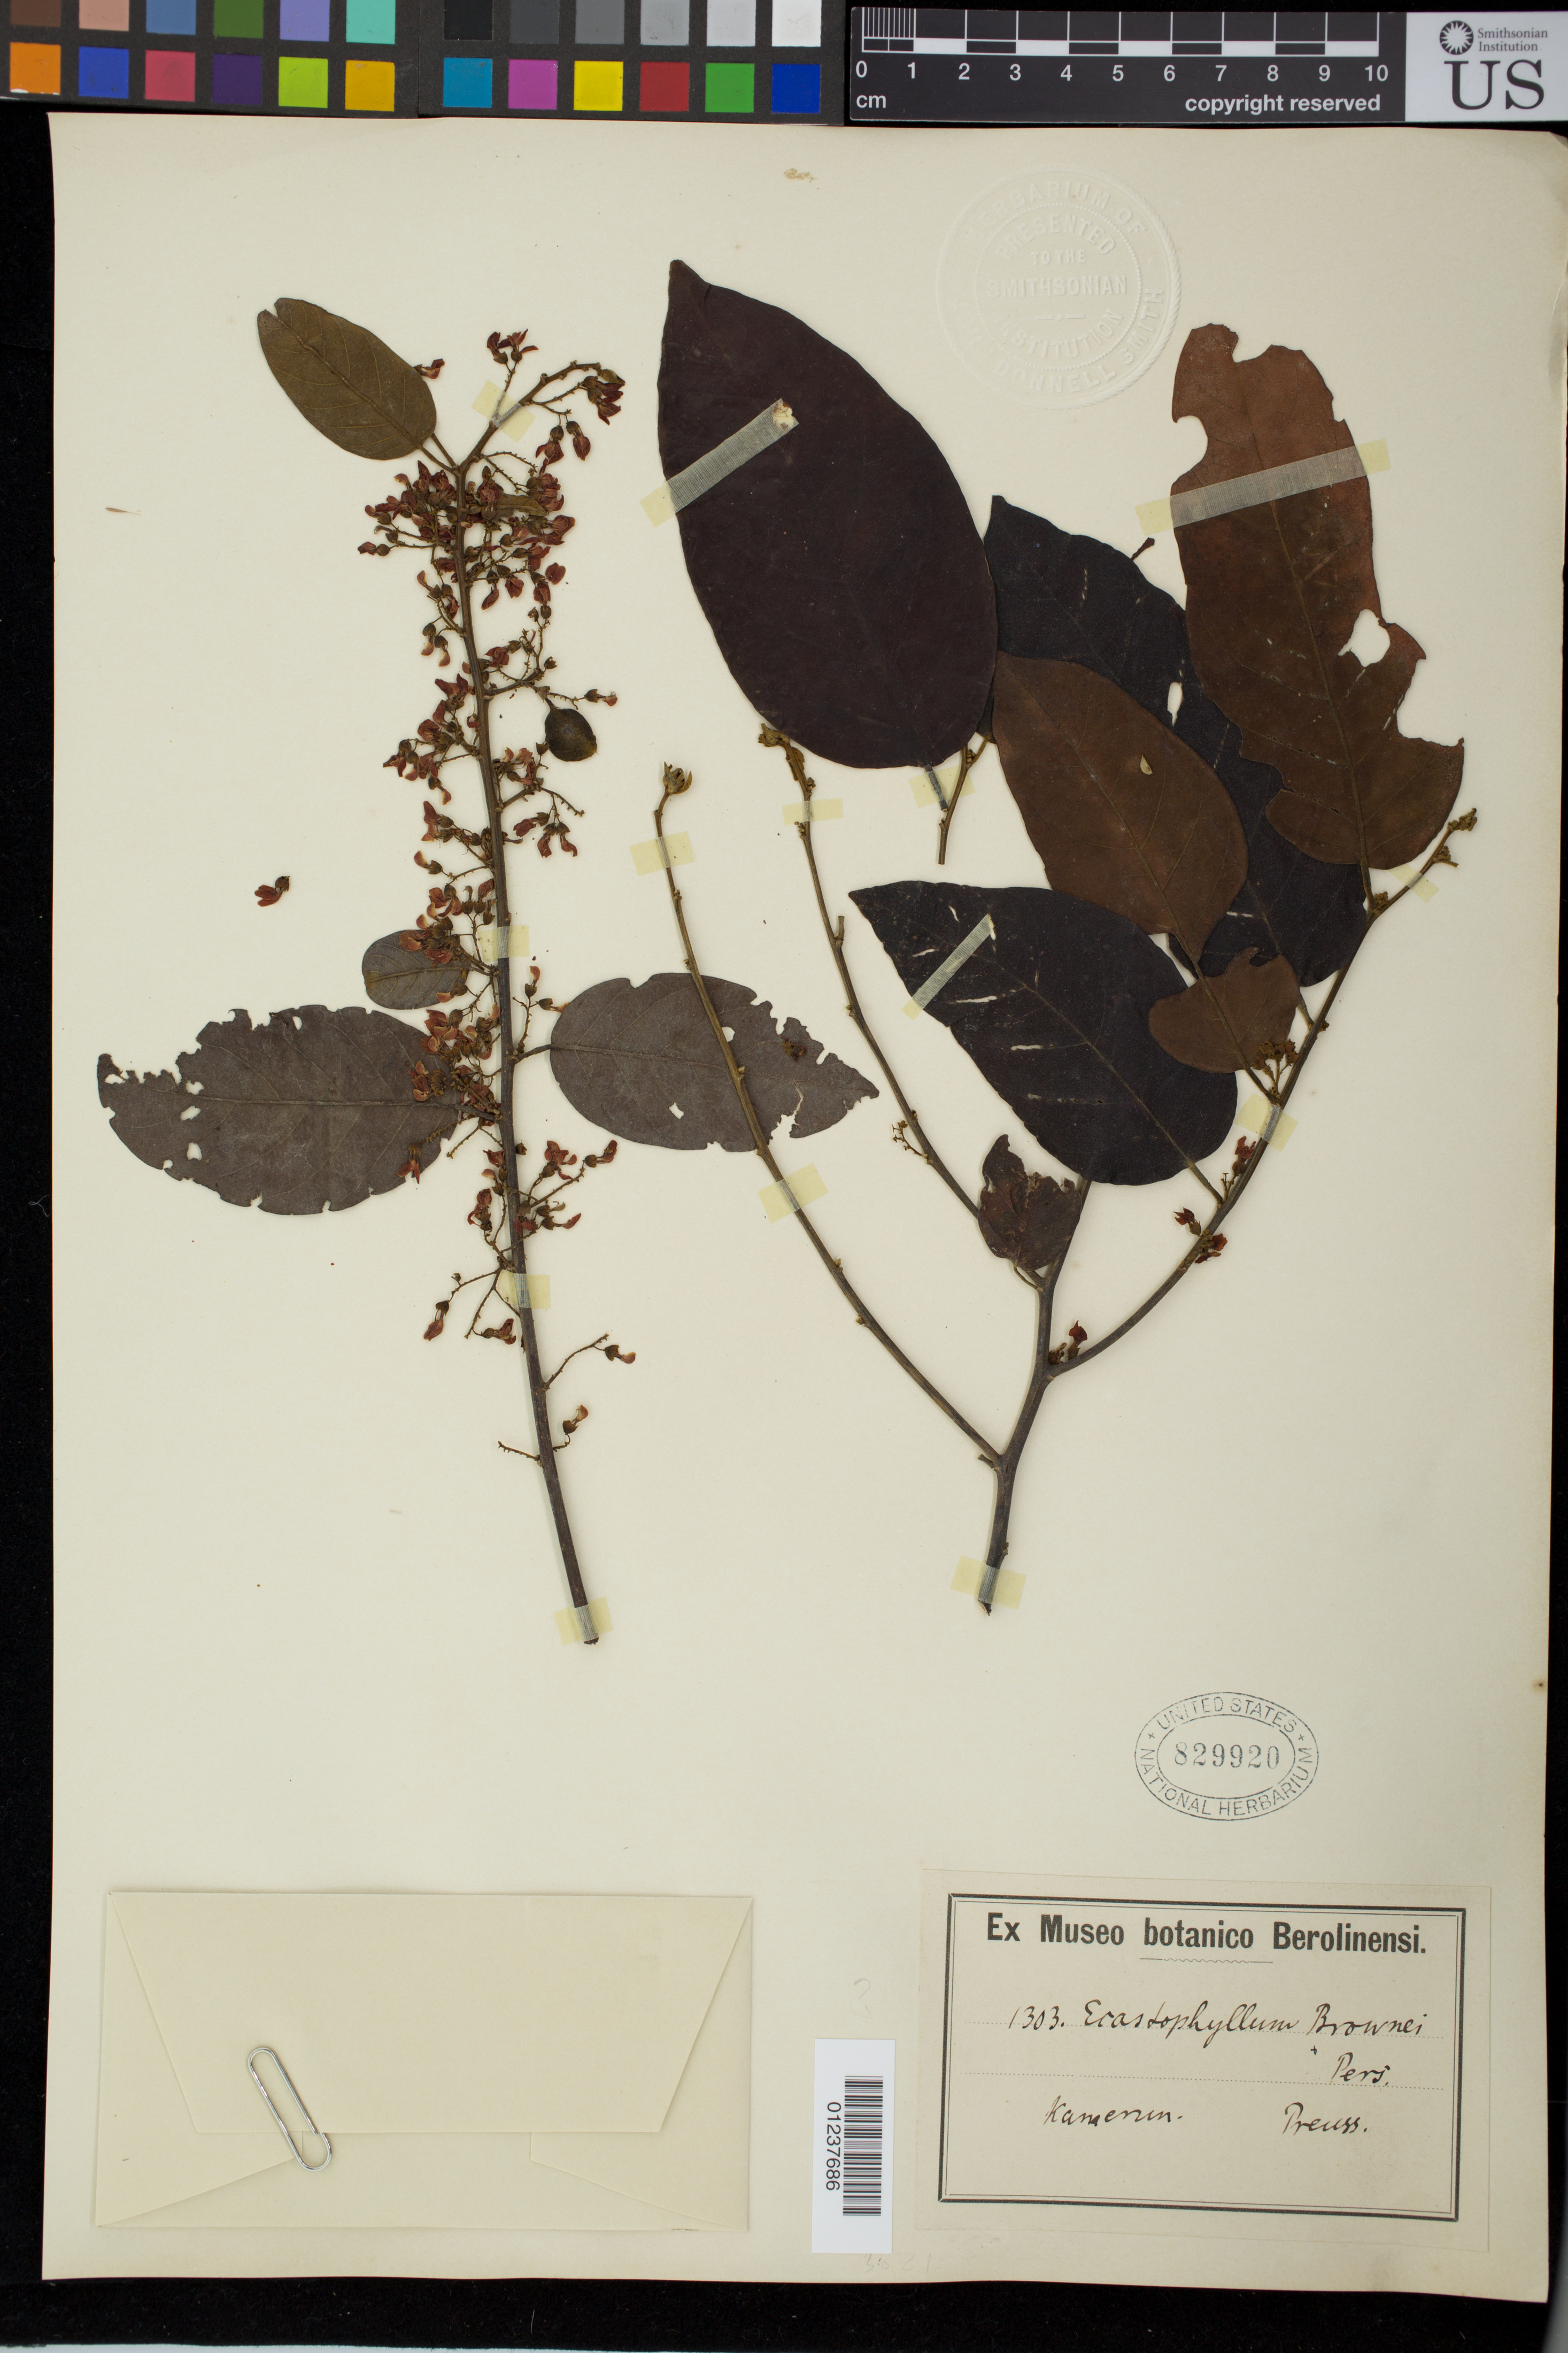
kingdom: Plantae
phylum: Tracheophyta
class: Magnoliopsida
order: Fabales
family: Fabaceae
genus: Dalbergia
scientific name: Dalbergia ecastaphyllum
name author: (L.) Taub.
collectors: P. Preuss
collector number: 1303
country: Cameroon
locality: Between Victoria and Bimbia.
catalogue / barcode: US 829920